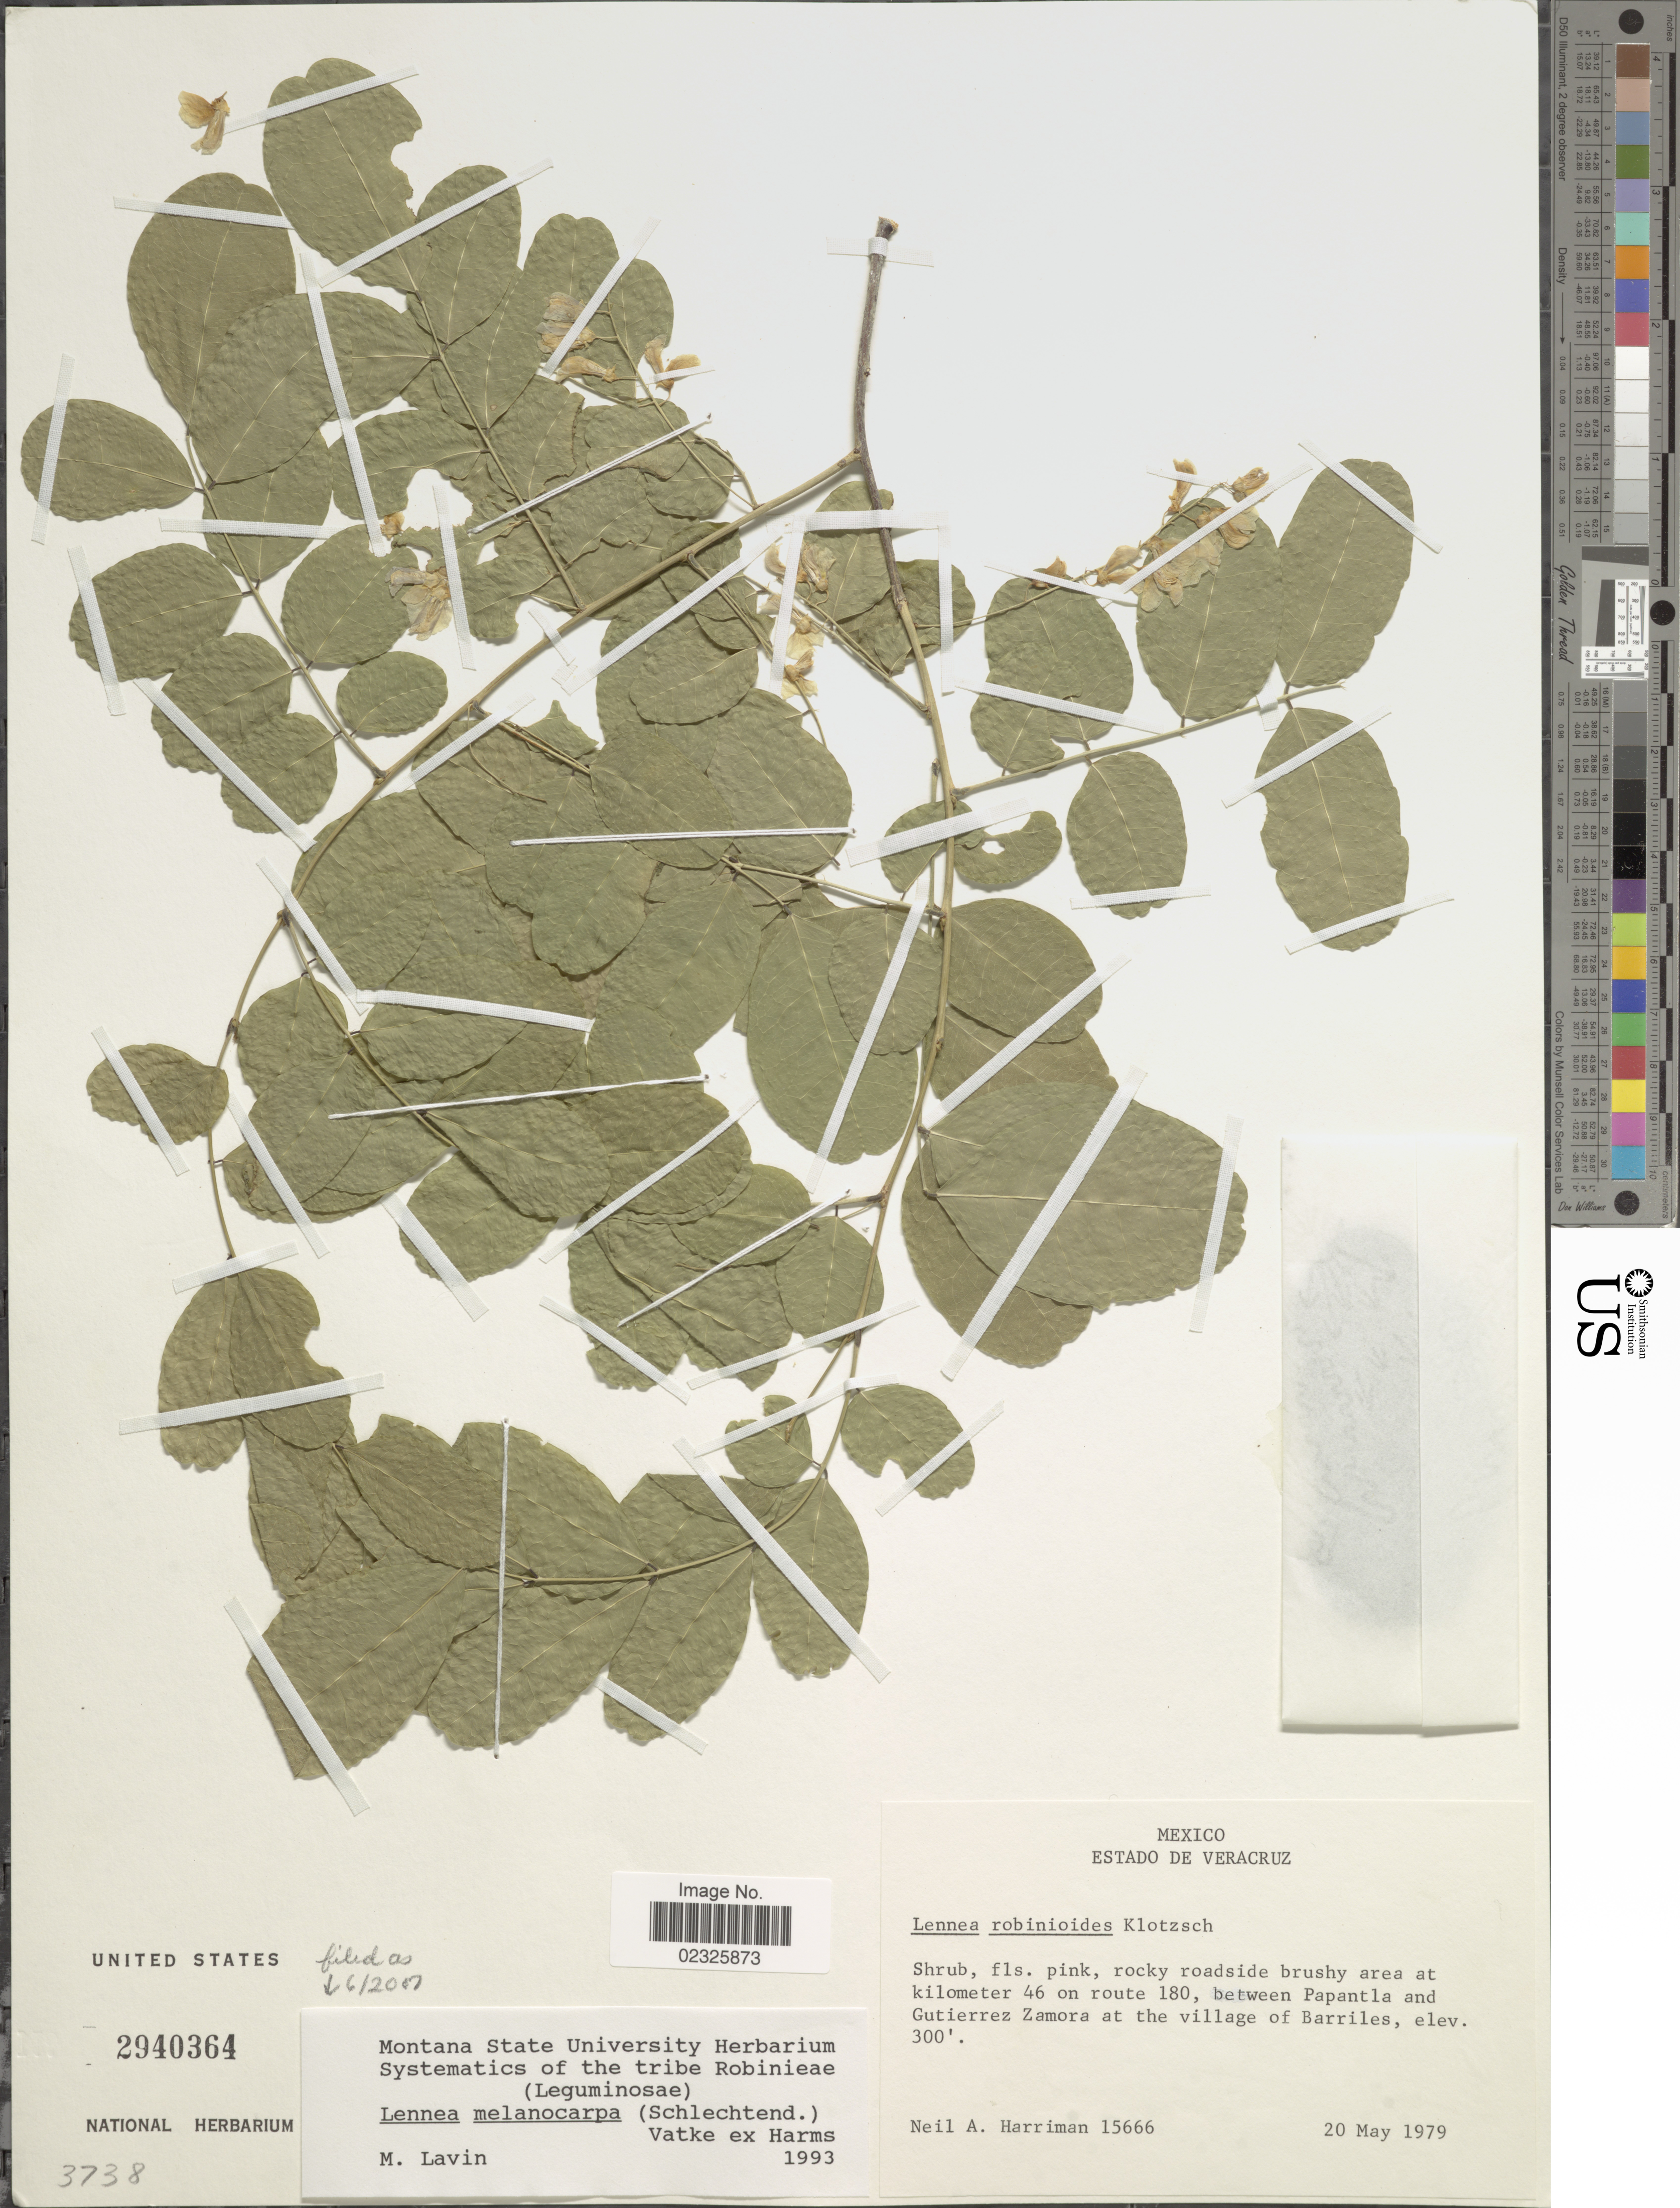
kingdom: Plantae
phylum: Tracheophyta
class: Magnoliopsida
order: Fabales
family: Fabaceae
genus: Lennea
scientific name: Lennea melanocarpa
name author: (Schltdl.) Vatke ex Harms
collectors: N. A. Harriman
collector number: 15666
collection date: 1979-05-20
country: Mexico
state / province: Veracruz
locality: Rocky roadside brushy area at kilometer 46 on route 180, between Papantla and Gutierrez Zamora at the village of Barriles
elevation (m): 91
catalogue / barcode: US 2940364